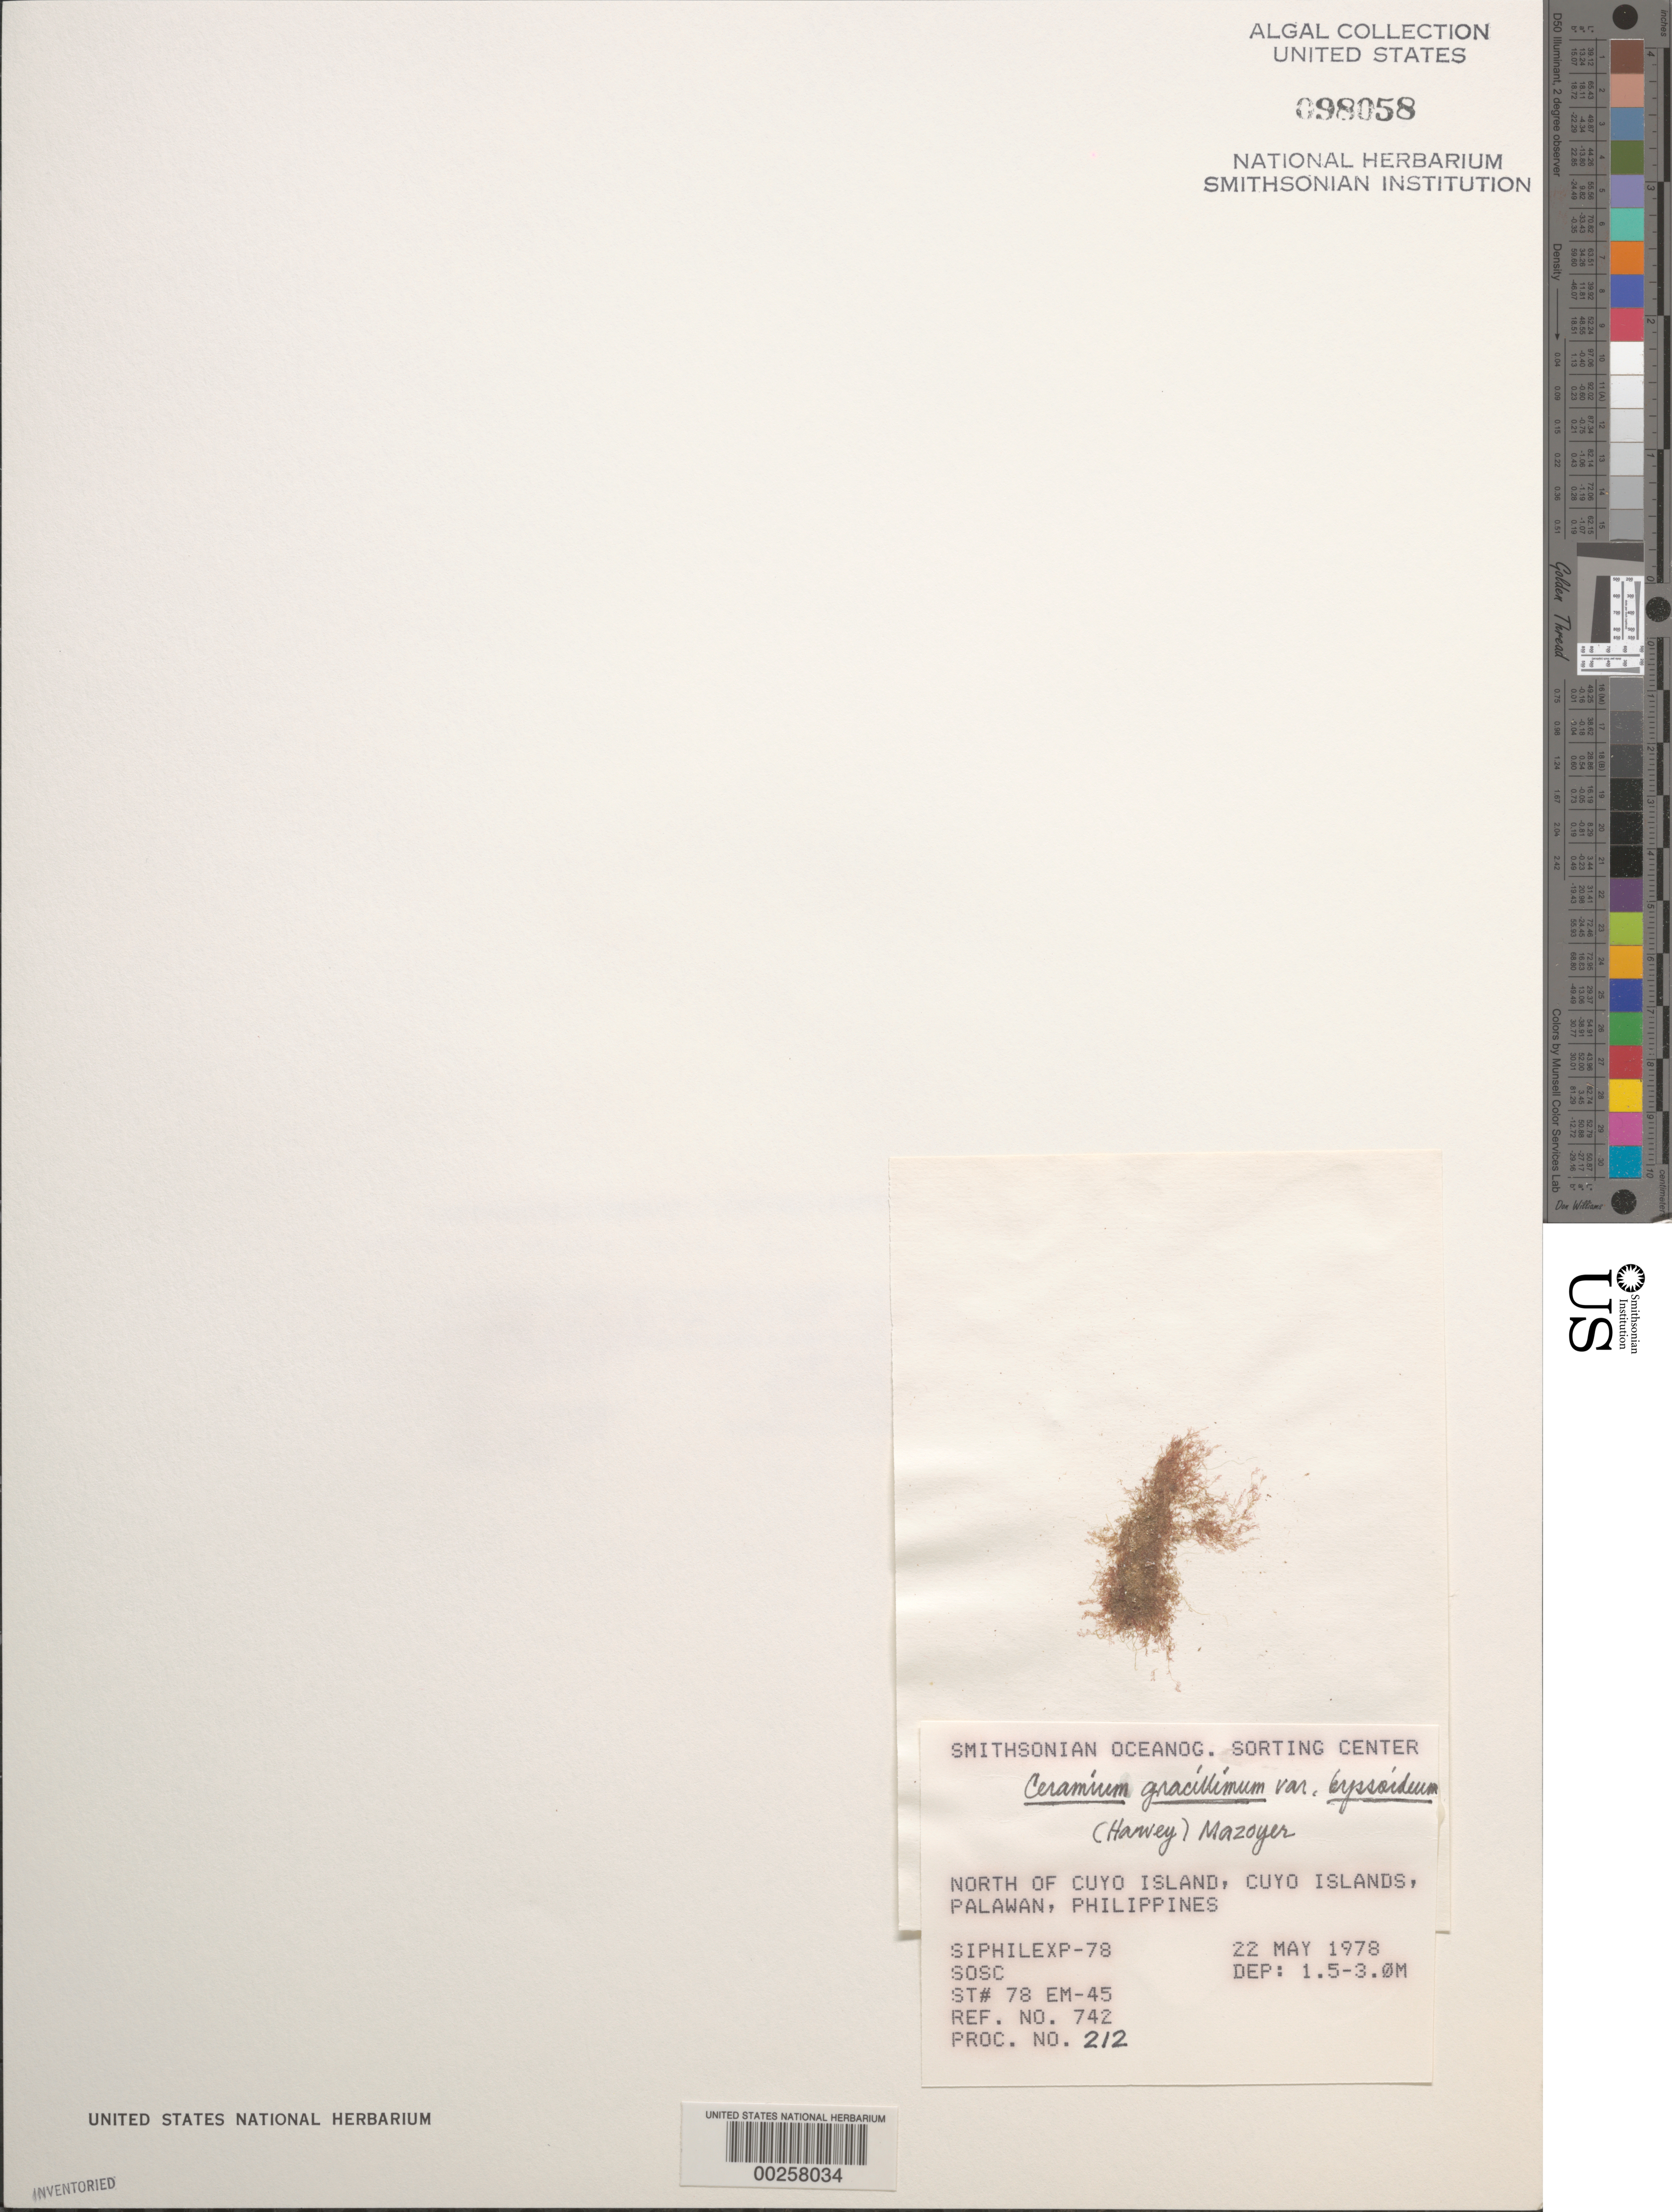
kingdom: Plantae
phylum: Rhodophyta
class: Florideophyceae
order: Ceramiales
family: Ceramiaceae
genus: Ceramium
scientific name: Ceramium gracillimum var. byssoideum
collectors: SOSC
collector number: Station 78 Em-45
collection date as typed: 22 May 1978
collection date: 1978-05-22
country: Philippines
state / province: Mimaropa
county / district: Palawan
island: Cuyo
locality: North of Cuyo Island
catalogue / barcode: US 98058